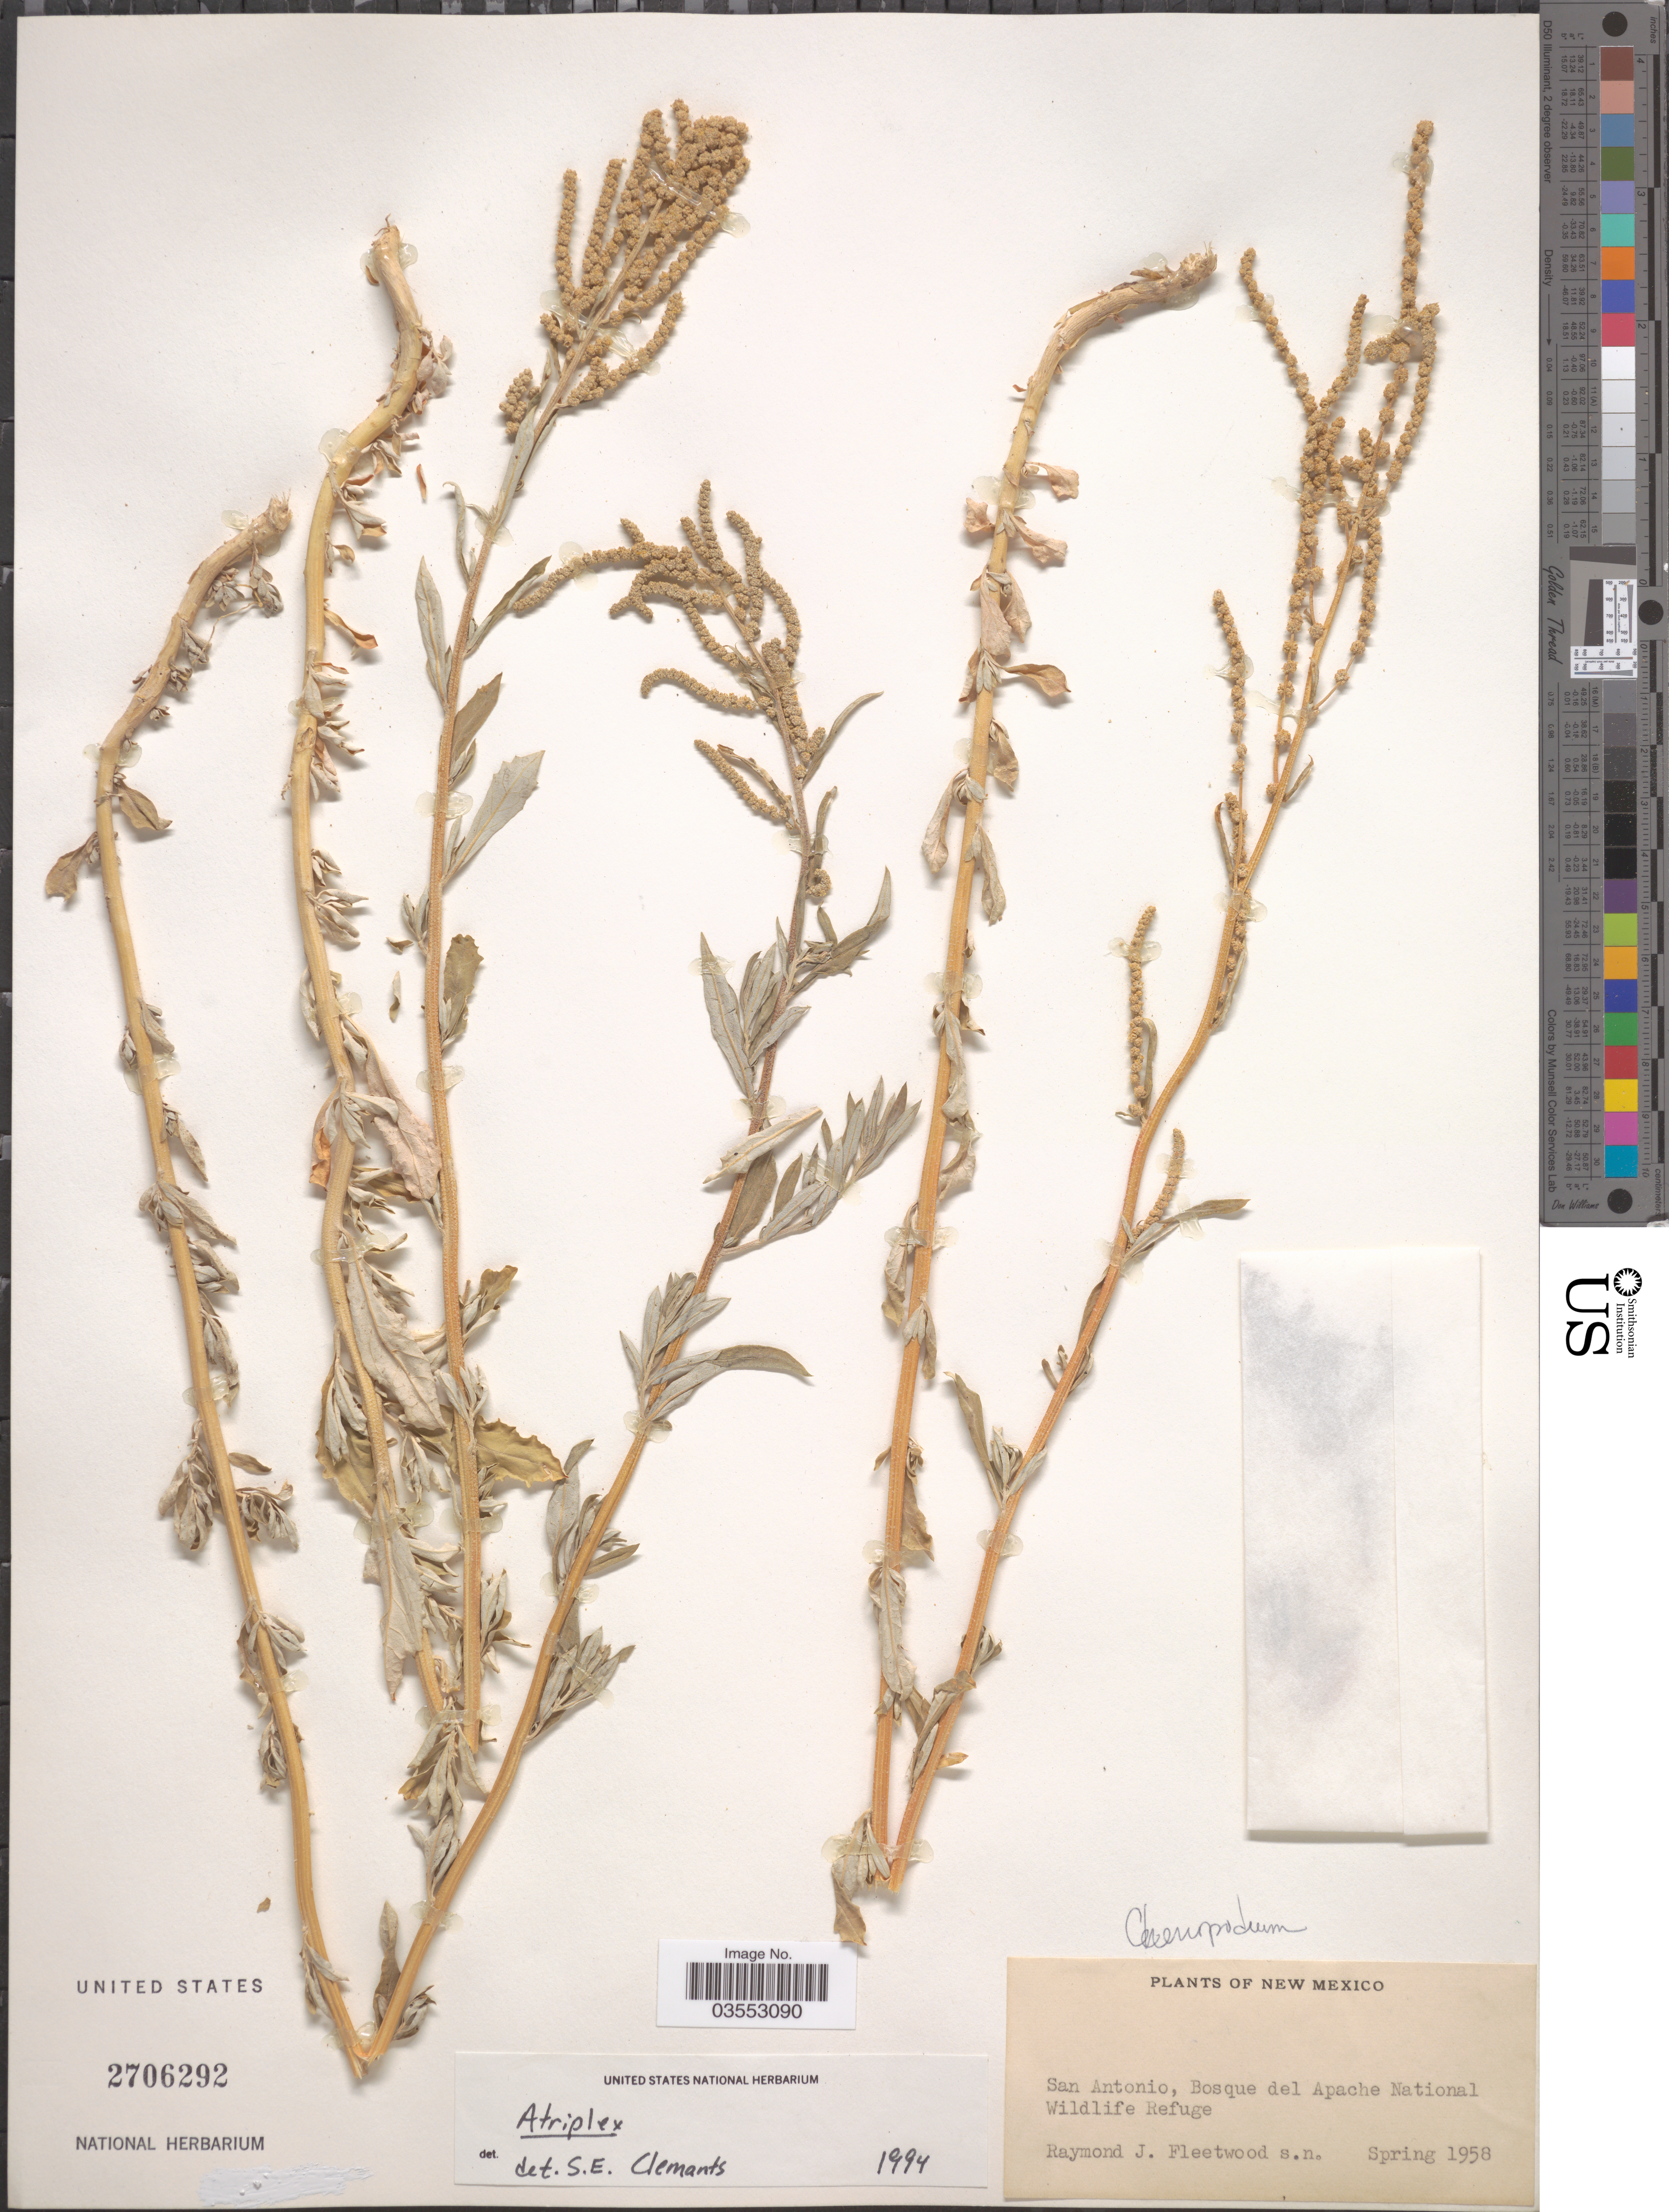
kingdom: Plantae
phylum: Tracheophyta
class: Magnoliopsida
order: Caryophyllales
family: Amaranthaceae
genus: Atriplex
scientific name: Atriplex sp.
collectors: R. J. Fleetwood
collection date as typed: Spring 1958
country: United States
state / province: New Mexico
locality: San Antonio, Bosque del Apache National Wildlife Refuge.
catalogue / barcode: US 2706292